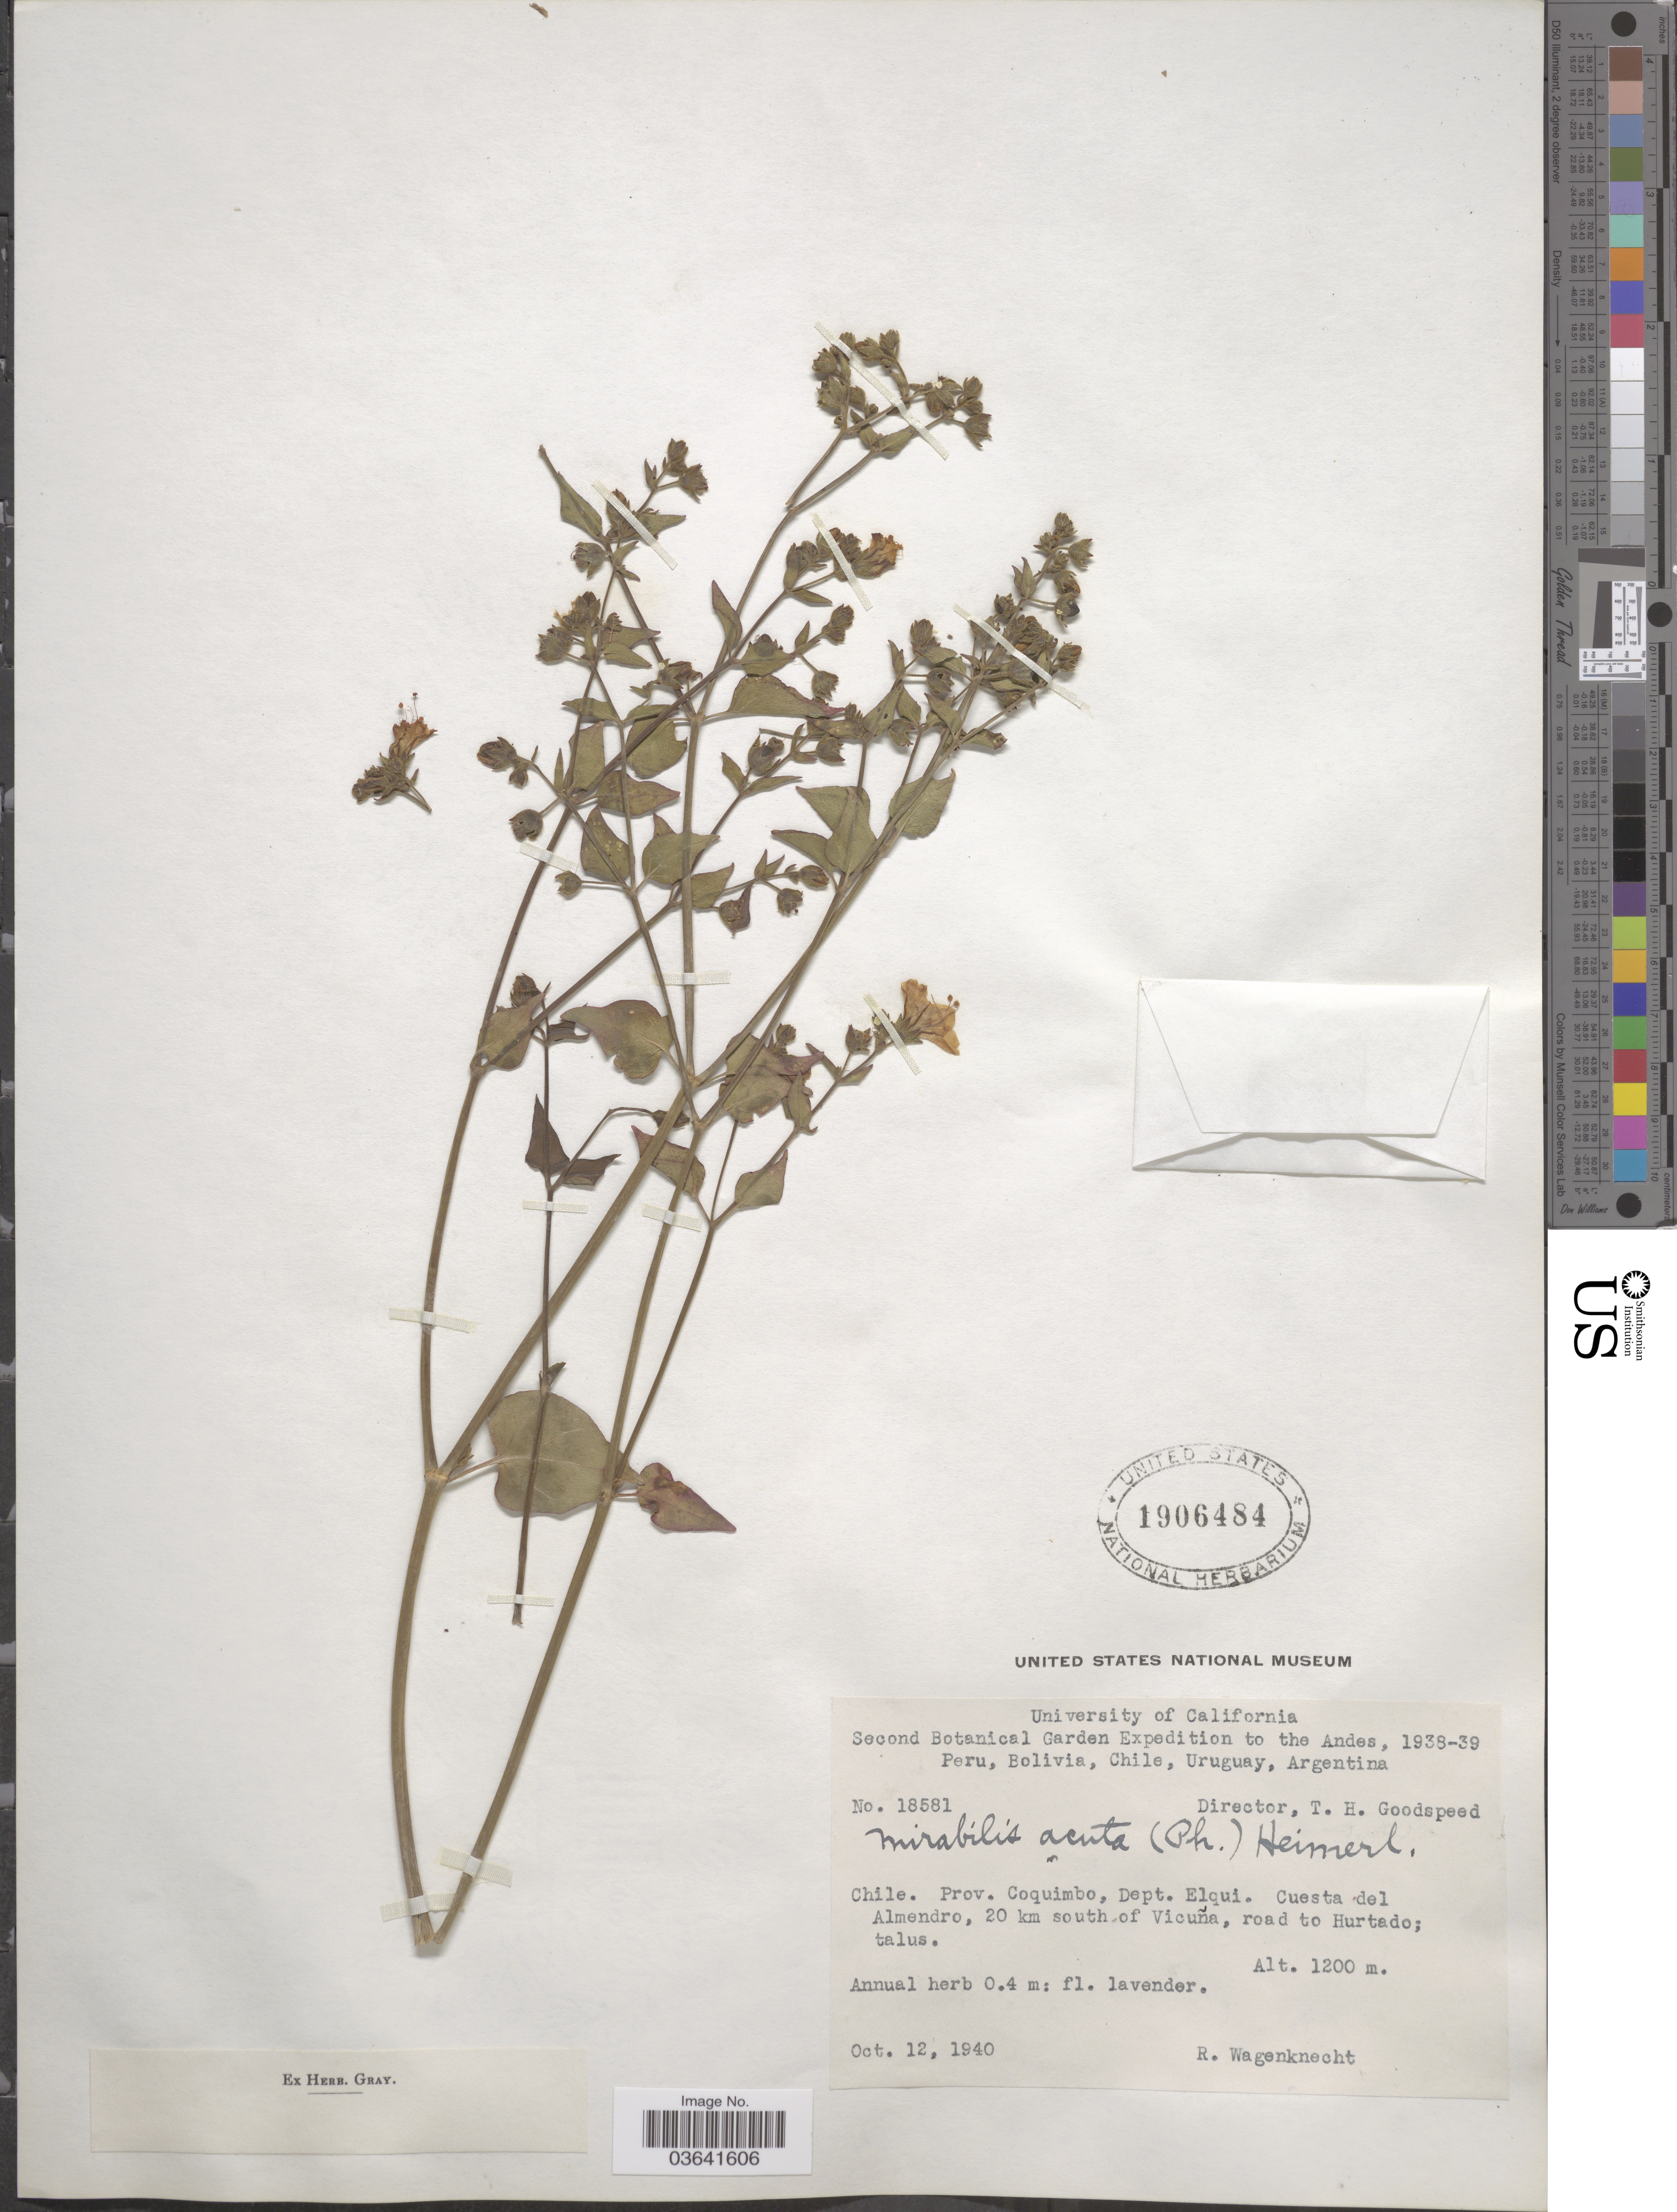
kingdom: Plantae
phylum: Tracheophyta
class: Magnoliopsida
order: Caryophyllales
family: Nyctaginaceae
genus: Mirabilis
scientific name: Mirabilis acuta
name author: (Reiche) Heimerl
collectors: R. Wagenknecht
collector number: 18581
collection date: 1940-10-12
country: Chile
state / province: Coquimbo (IV)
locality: The Andes. Dept. Elqui. Cuesta del Almendro, 20 km south of Vicuña, road to Hurtado.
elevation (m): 1200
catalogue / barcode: US 1906484